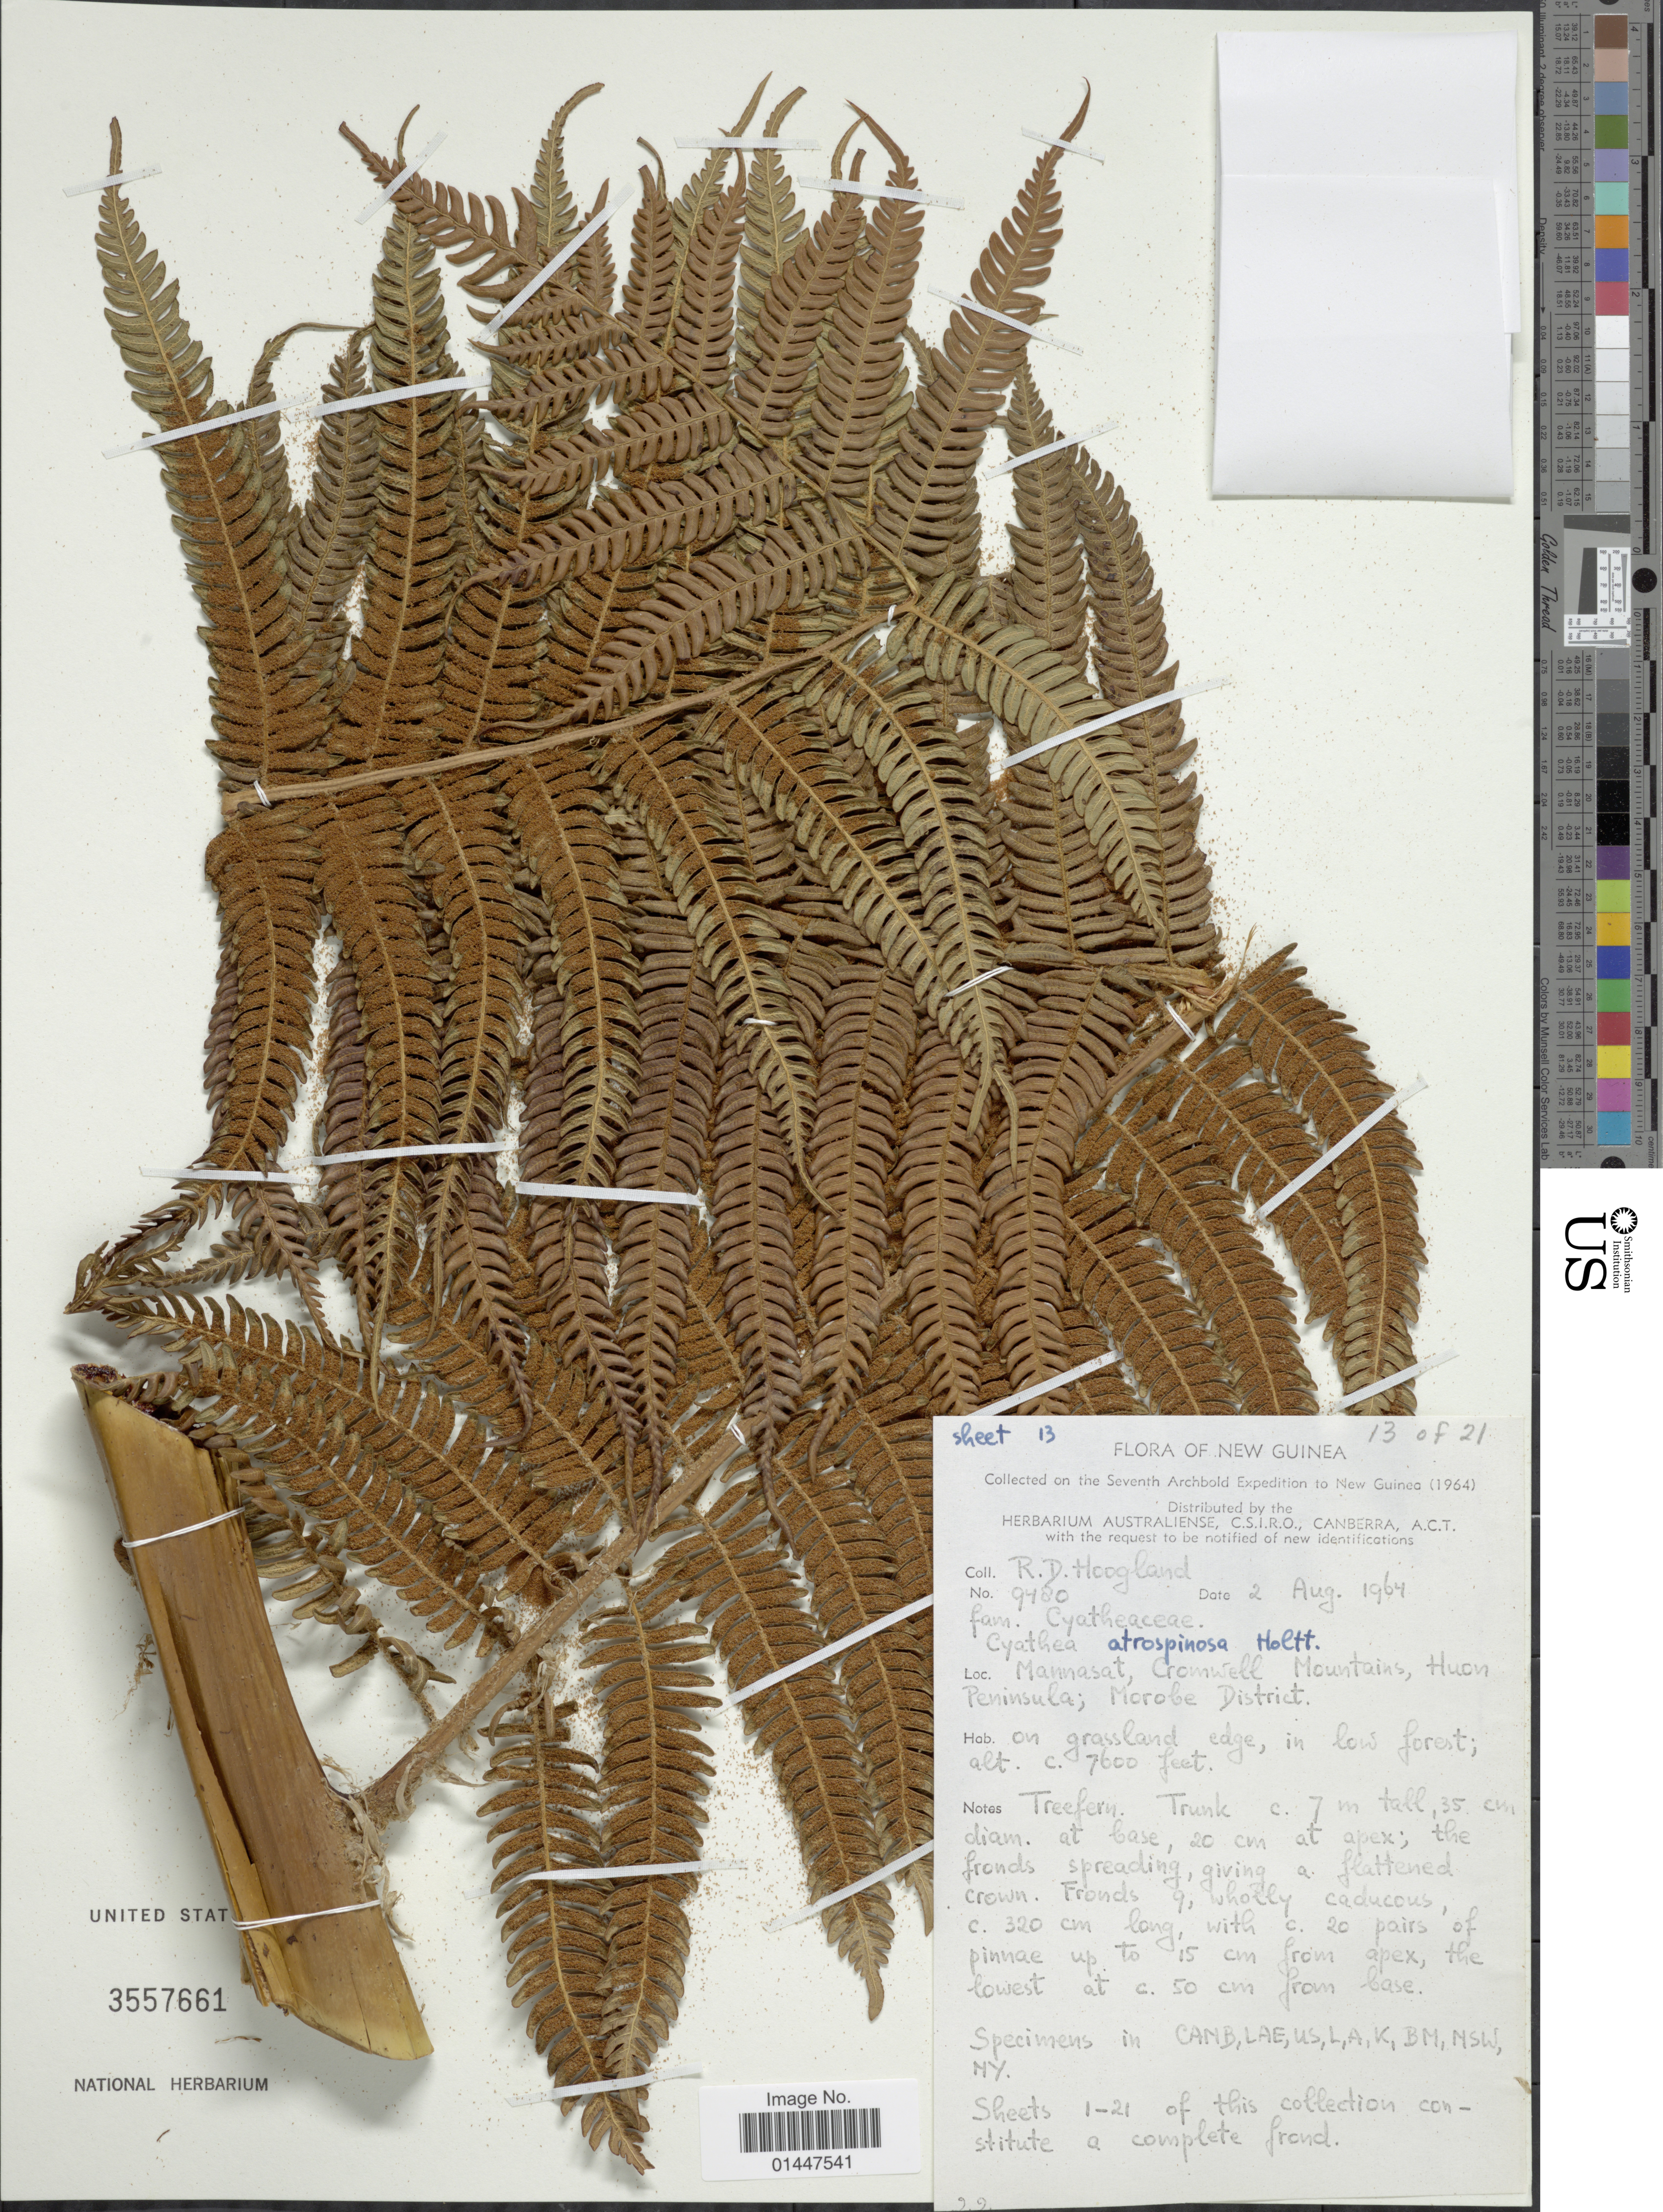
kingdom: Plantae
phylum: Tracheophyta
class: Polypodiopsida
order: Cyatheales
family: Cyatheaceae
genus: Sphaeropteris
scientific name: Sphaeropteris atrospinosa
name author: (Holttum) R.M. Tryon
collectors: R. D. Hoogland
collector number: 9480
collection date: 1964-08-02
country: Papua New Guinea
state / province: Morobe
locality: New Guinea. Mannasat, Cromwell Mountains, Huon Peninsula; Morobe District.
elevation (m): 2316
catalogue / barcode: US 3557661